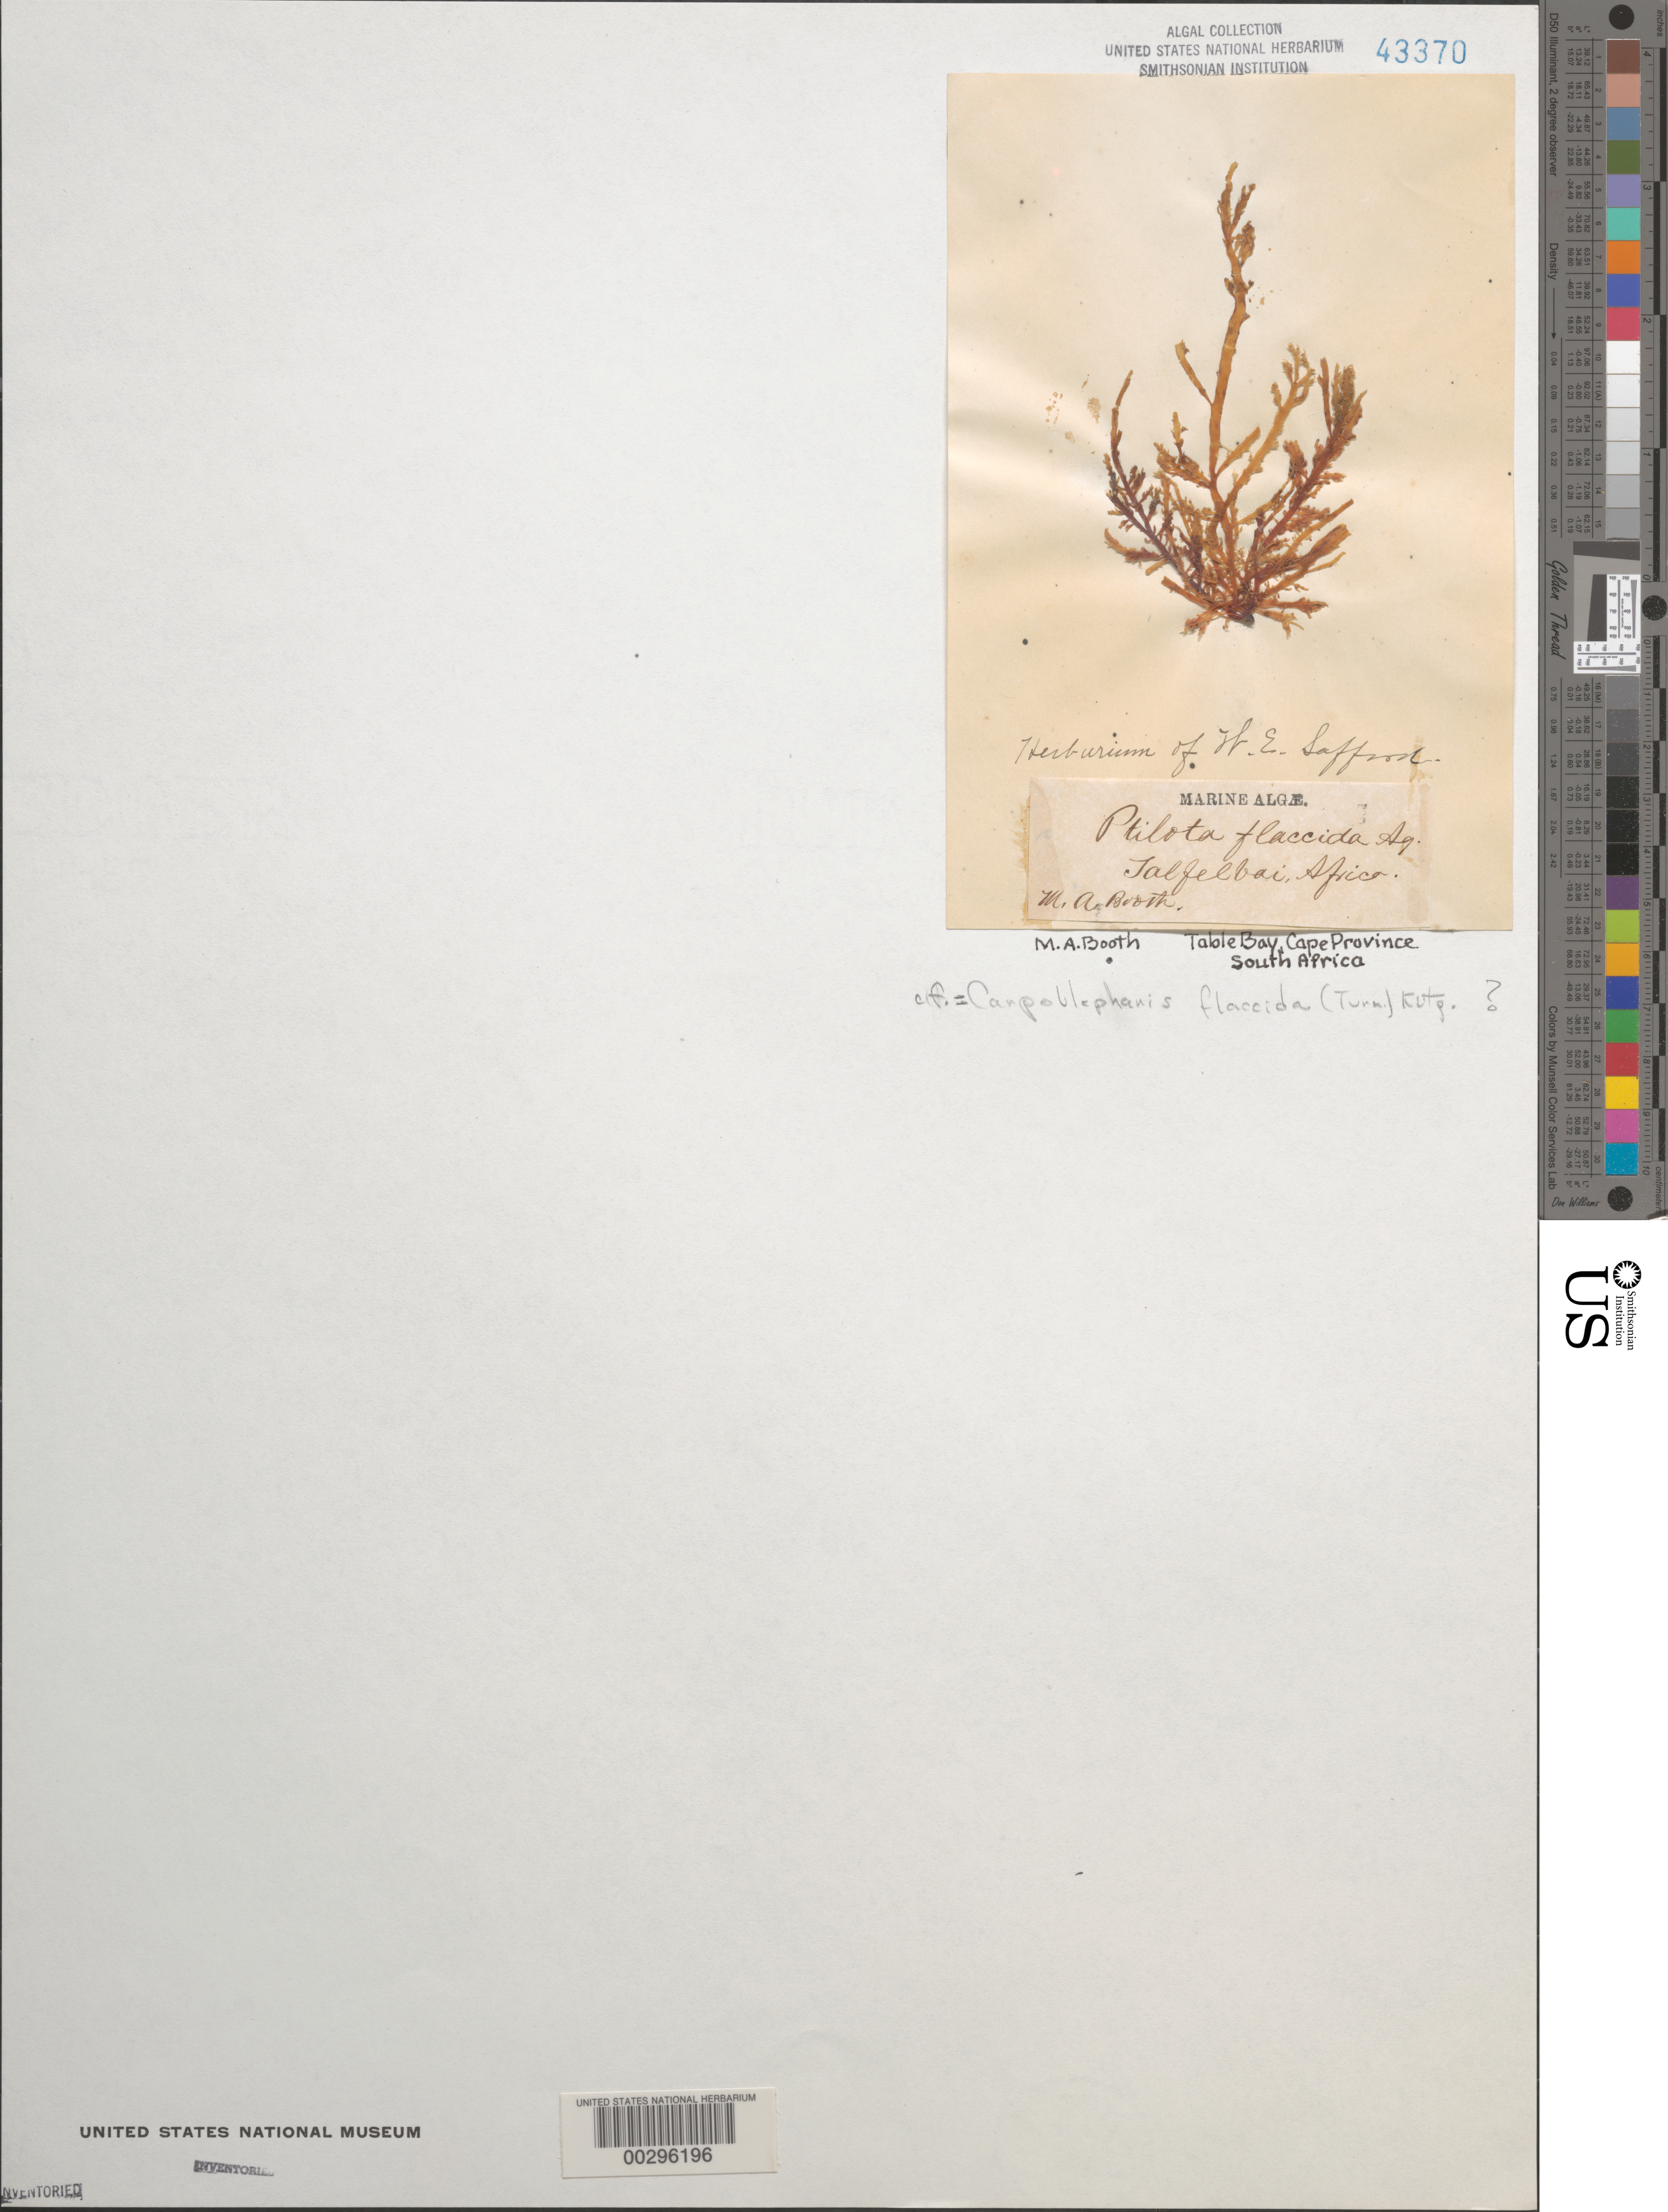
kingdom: Plantae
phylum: Rhodophyta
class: Florideophyceae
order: Ceramiales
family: Ceramiaceae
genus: Carpoblepharis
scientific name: Carpoblepharis flaccida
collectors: M. Booth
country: South Africa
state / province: Western Cape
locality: Table bay (tafelbai)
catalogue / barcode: US 43370